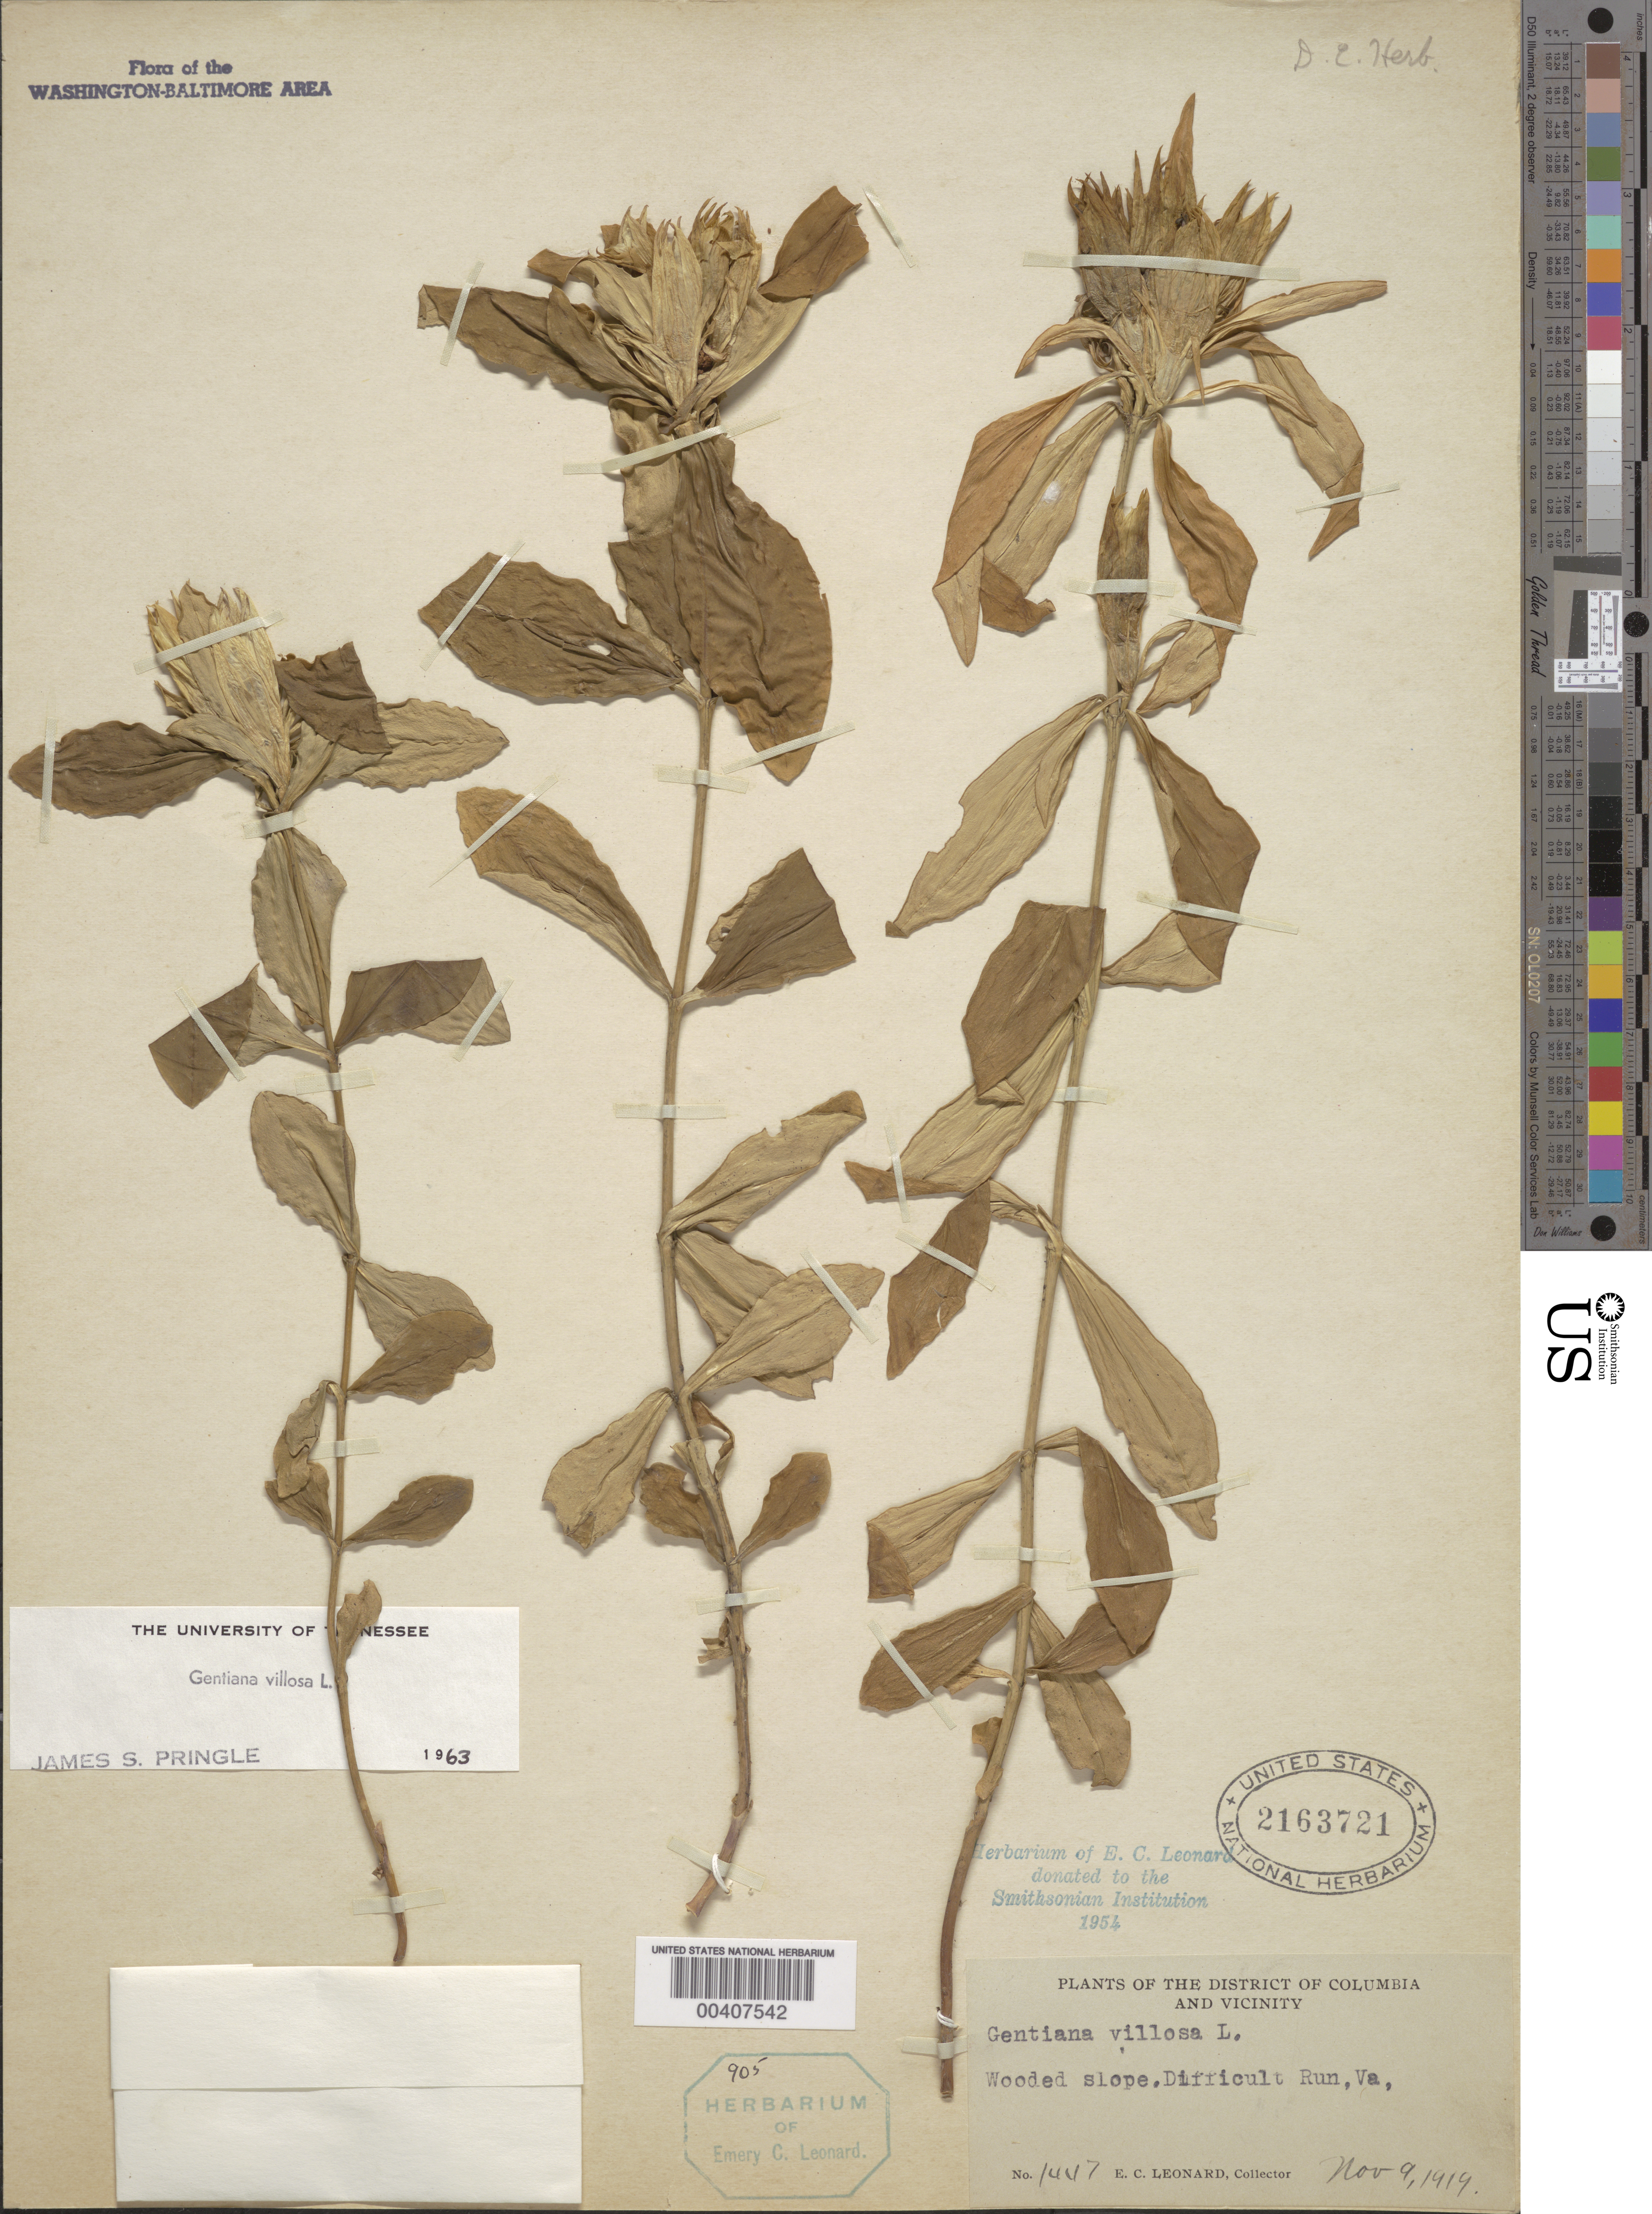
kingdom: Plantae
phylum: Tracheophyta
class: Magnoliopsida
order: Gentianales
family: Gentianaceae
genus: Gentiana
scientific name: Gentiana villosa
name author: L.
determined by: Pringle, J. S.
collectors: E. C. Leonard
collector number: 1447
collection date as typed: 09 Nov 1919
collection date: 1919-11-09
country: United States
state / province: Virginia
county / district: Fairfax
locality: Difficult Run C. and O. Canal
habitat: Wooded slope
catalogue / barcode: US 2163721